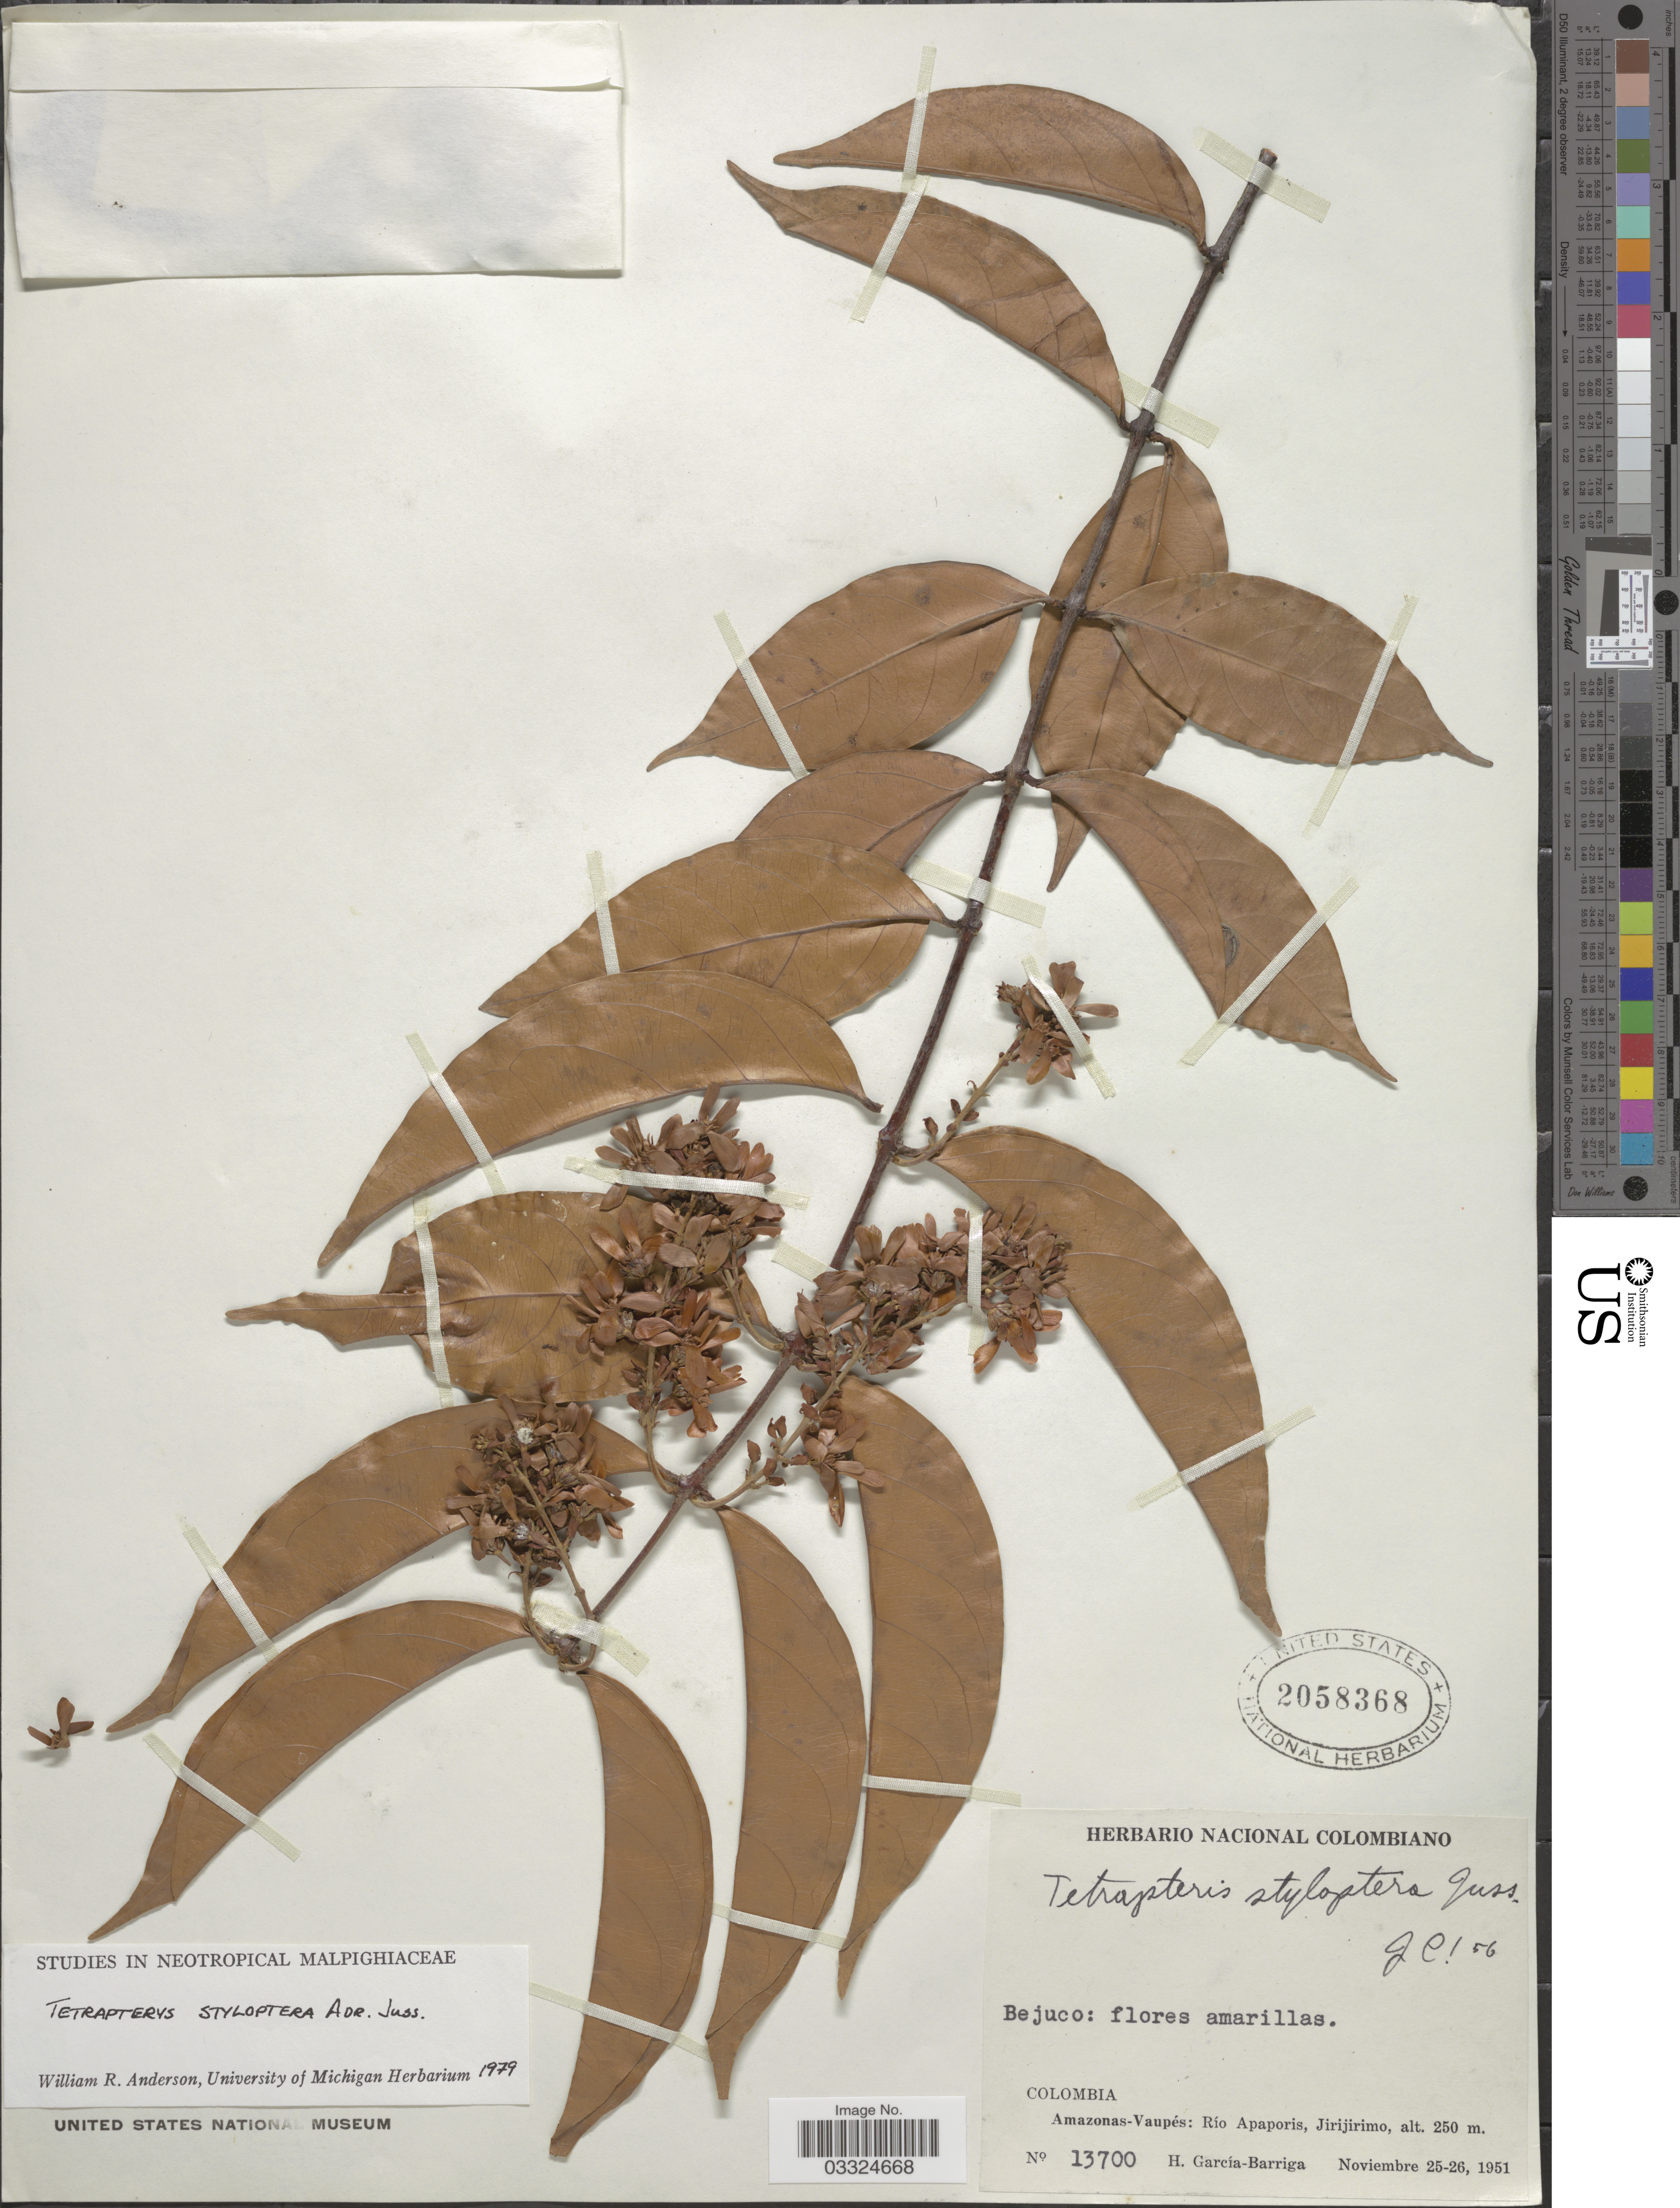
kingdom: Plantae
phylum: Tracheophyta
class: Magnoliopsida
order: Malpighiales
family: Malpighiaceae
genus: Glicophyllum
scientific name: Glicophyllum stylopterum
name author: (A. Juss.) R.F. Almeida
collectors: H. García Barriga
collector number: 13700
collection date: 1951-11-25/1951-11-26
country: Colombia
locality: Amazonas-Vaupés: Río Apaporis, Jirijirimo.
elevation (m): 250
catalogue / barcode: US 2058368